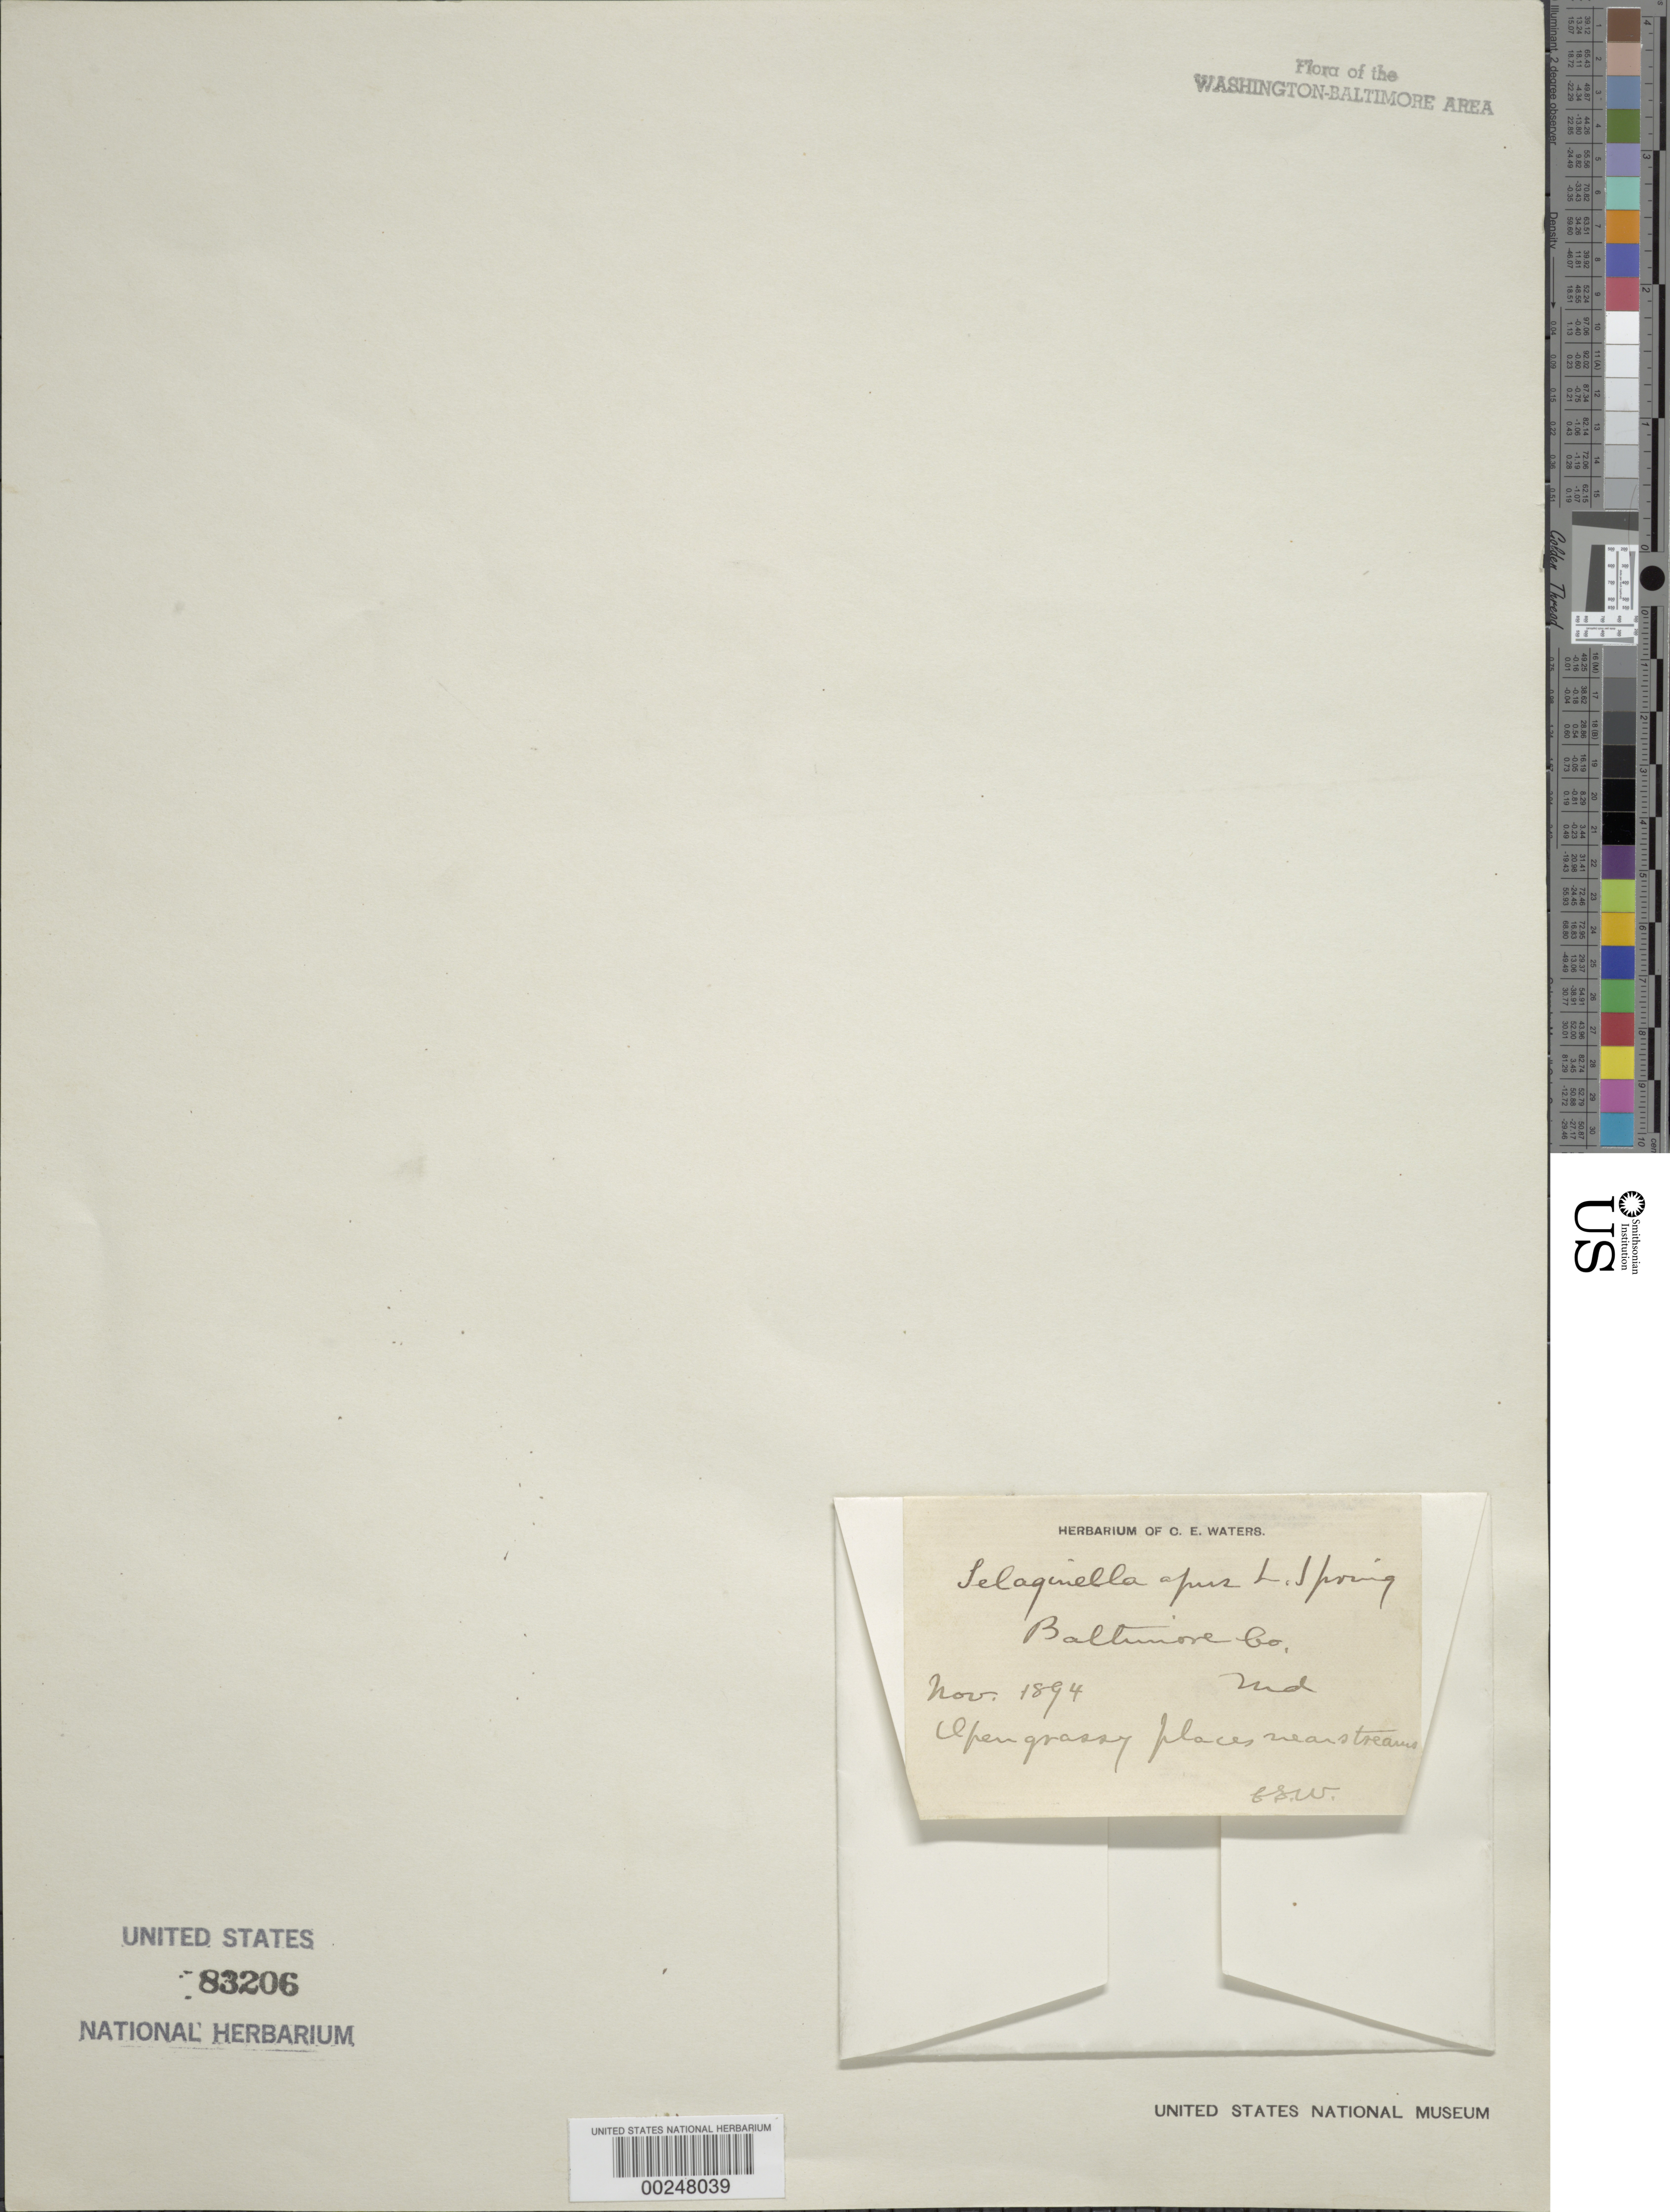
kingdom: Plantae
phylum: Tracheophyta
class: Lycopodiopsida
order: Selaginellales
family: Selaginellaceae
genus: Selaginella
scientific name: Selaginella apus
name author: Spring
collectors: C. Waters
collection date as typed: Nov 1894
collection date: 1894-11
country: United States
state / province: Maryland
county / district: Baltimore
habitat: Open grassy places near streams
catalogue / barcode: US 83206